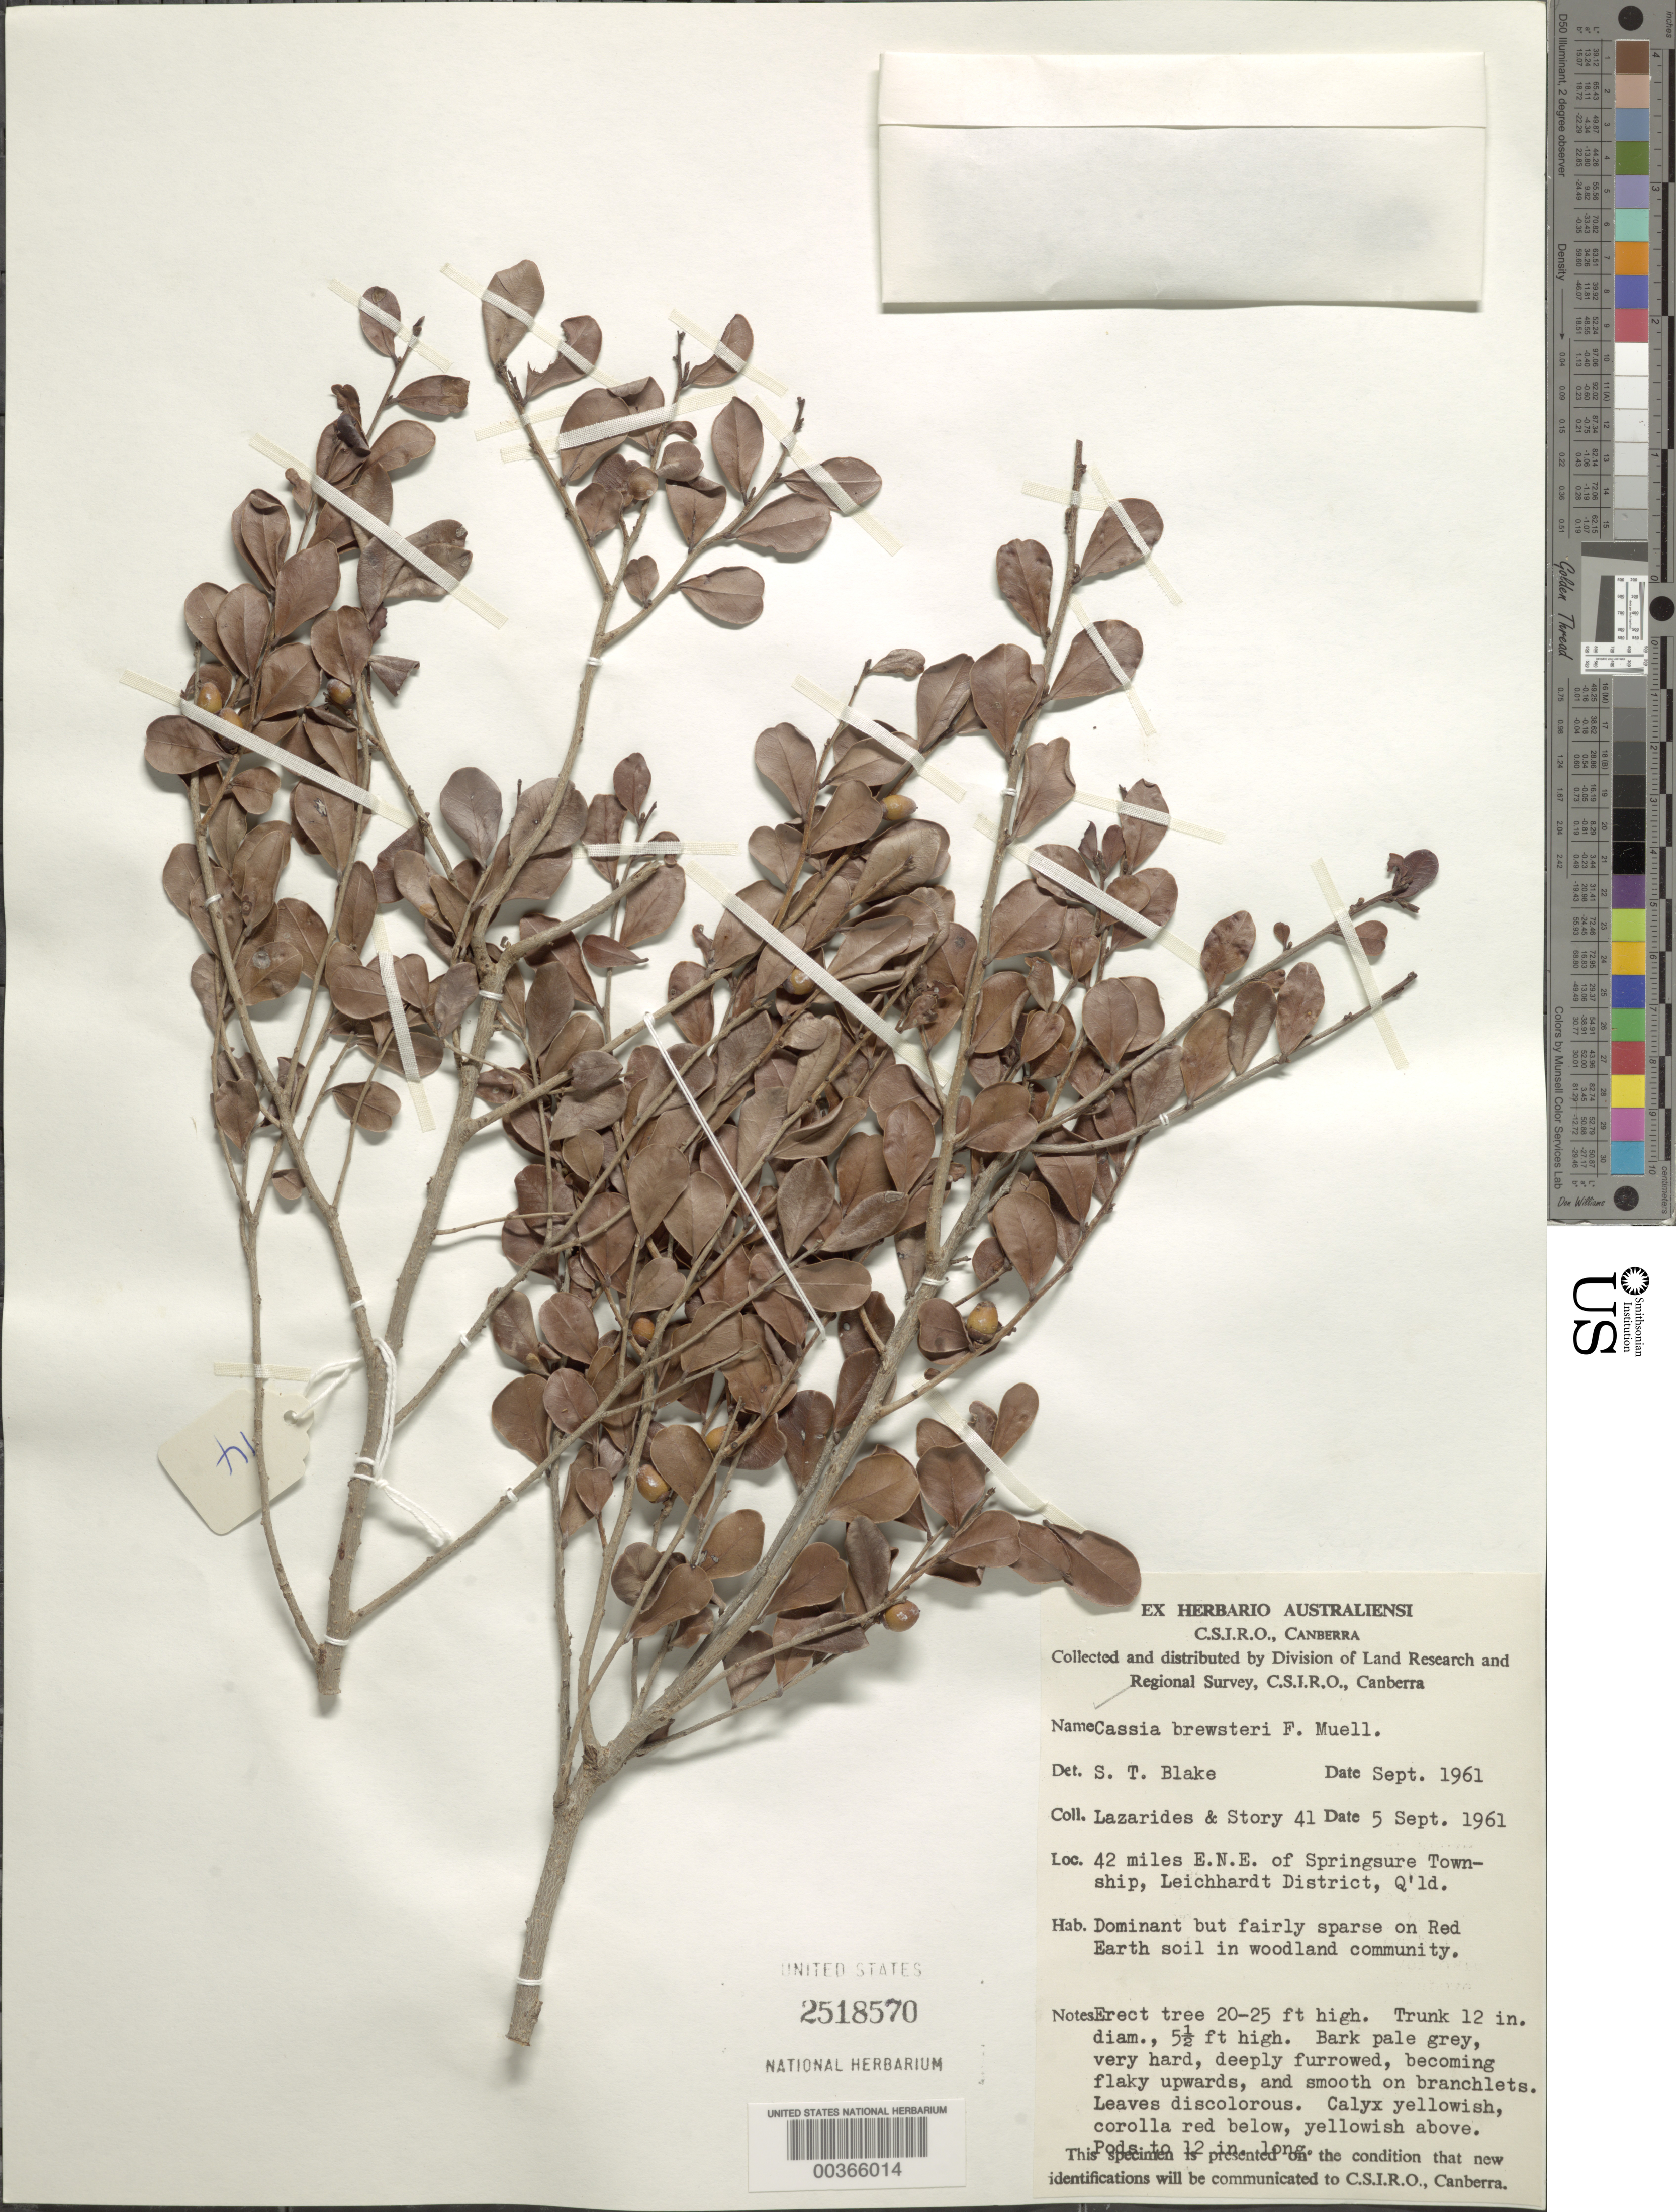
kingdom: Plantae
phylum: Tracheophyta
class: Magnoliopsida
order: Fabales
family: Fabaceae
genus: Cassia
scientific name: Cassia brewsteri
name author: F. Muell.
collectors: M. Lazarides & -. Story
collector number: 41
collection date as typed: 05 Sep 1961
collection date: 1961-09-05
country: Australia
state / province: Queensland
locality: Leichhardt dist. (?), 42 mi ene of springsure township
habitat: Red earth soil in woodland community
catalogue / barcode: US 2518570